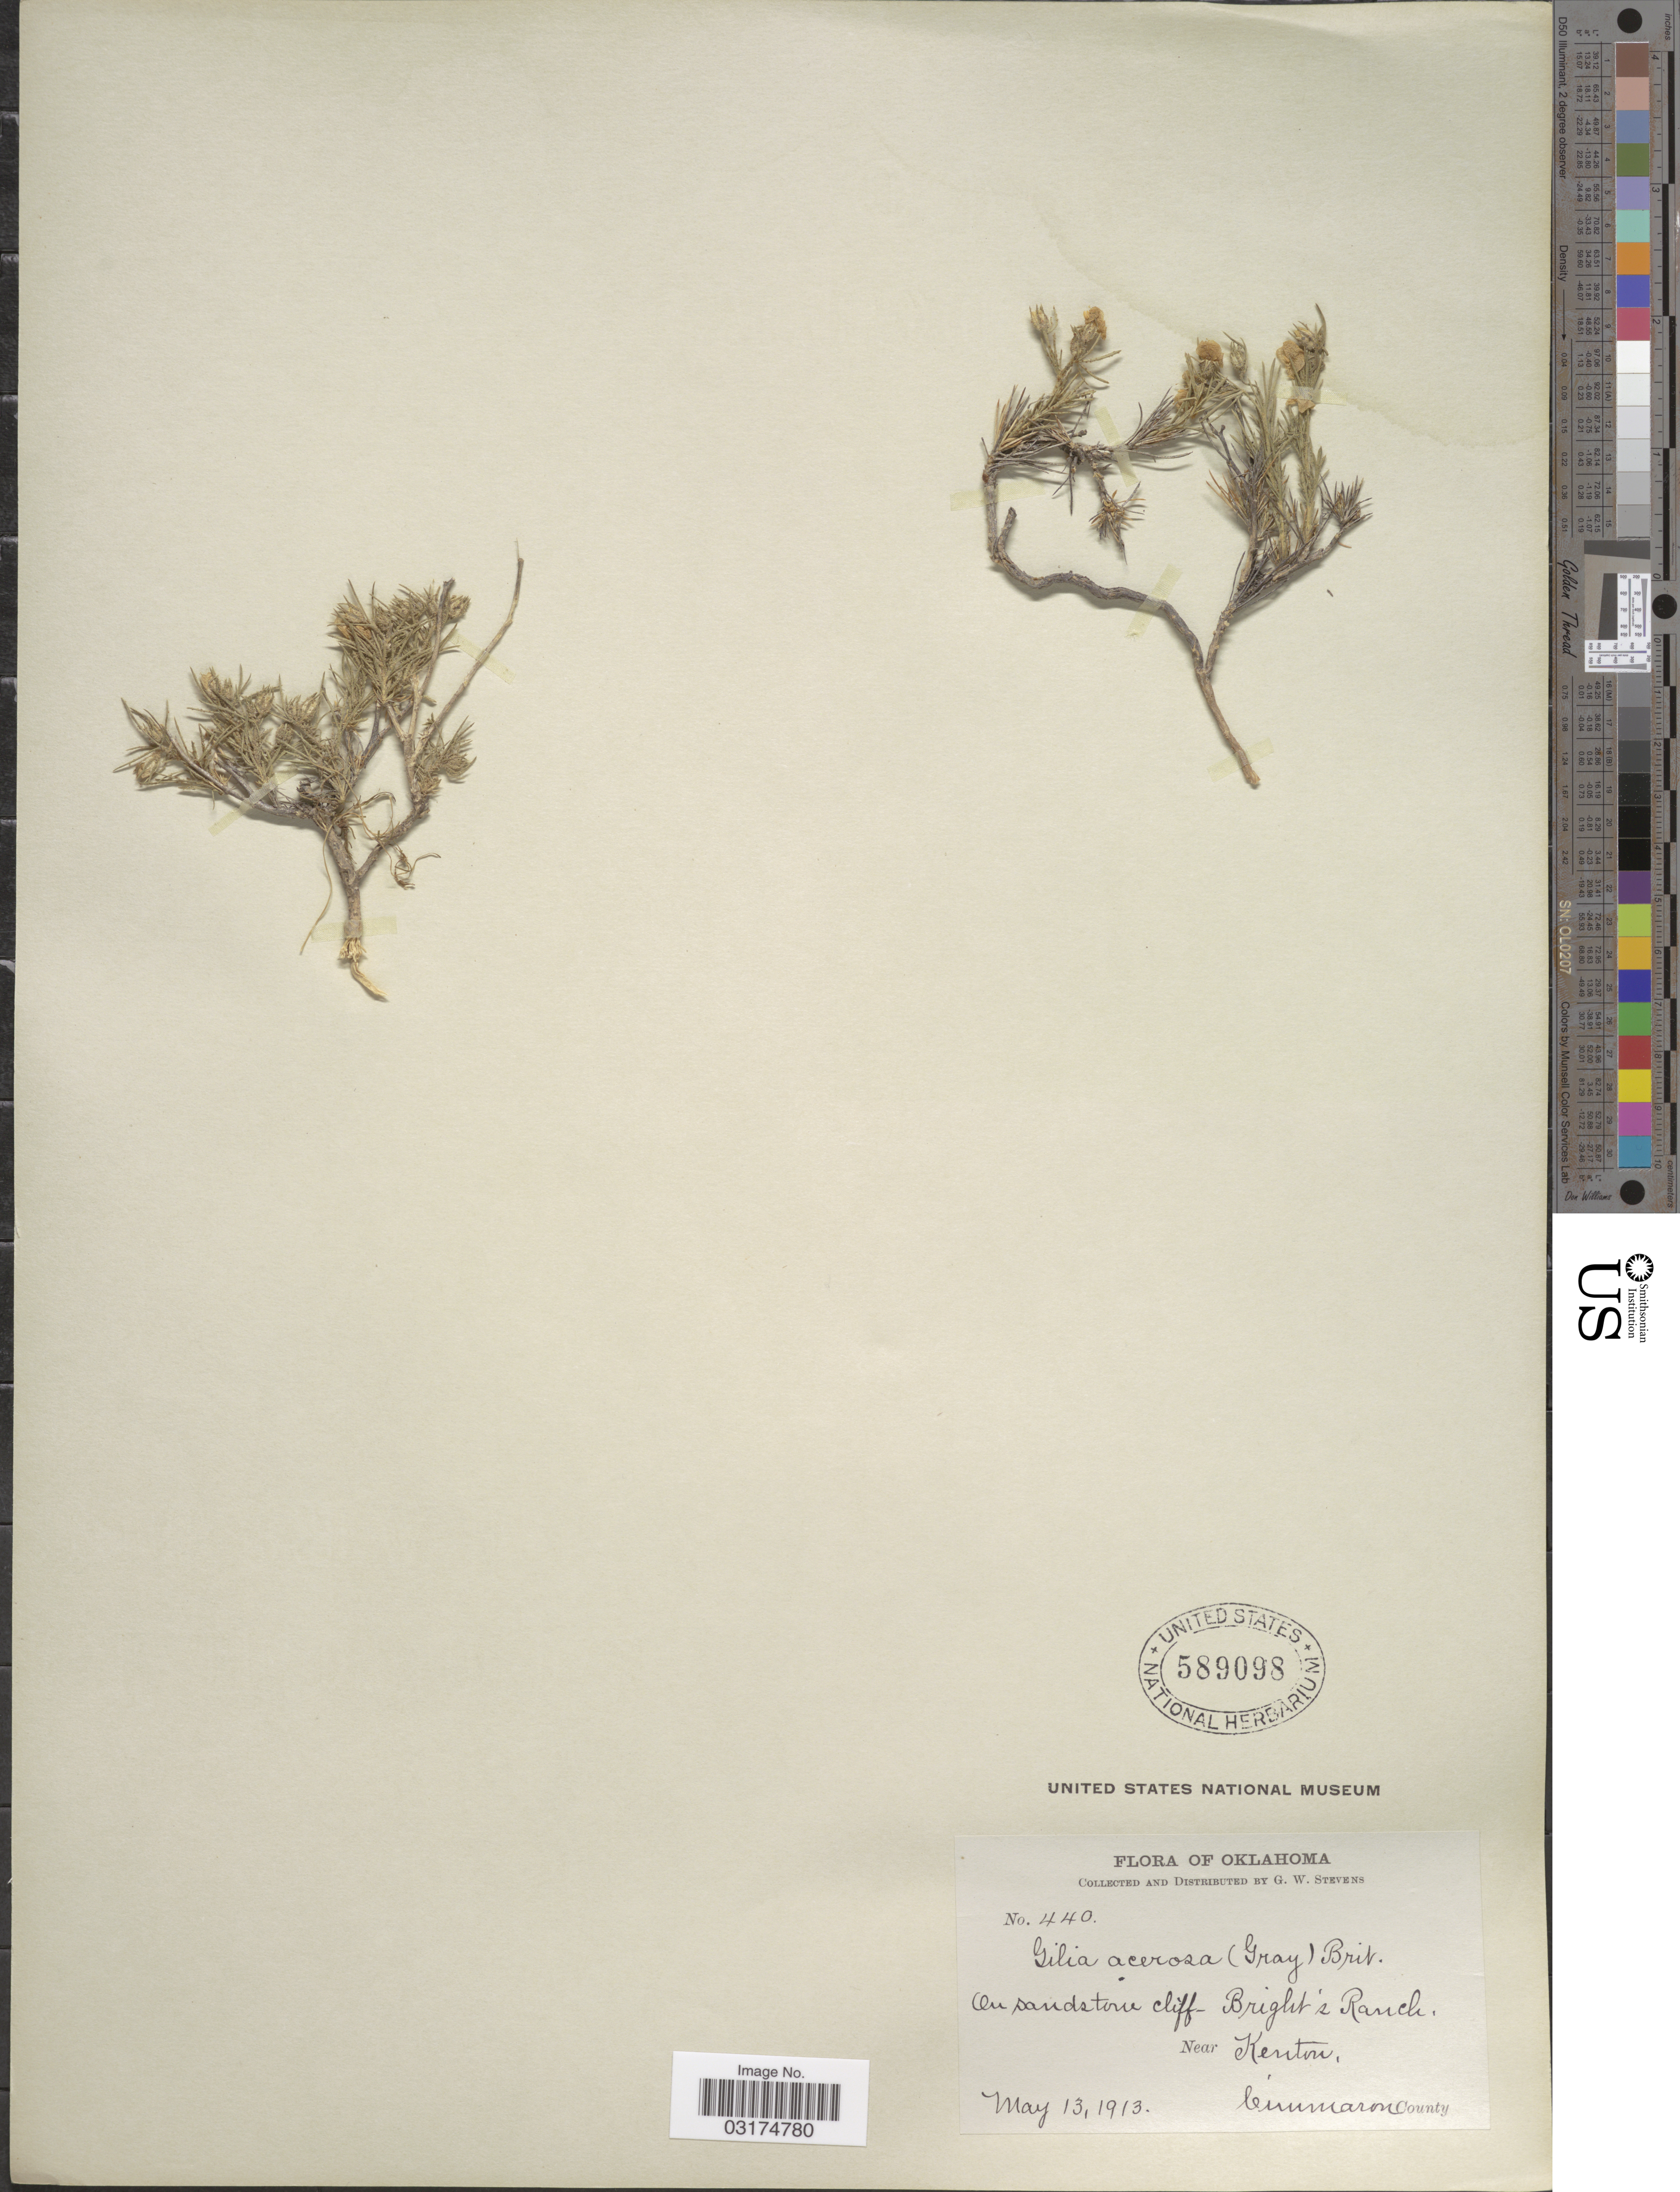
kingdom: Plantae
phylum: Tracheophyta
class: Magnoliopsida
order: Ericales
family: Polemoniaceae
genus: Giliastrum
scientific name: Giliastrum acerosum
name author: (A. Gray) Rydb.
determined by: Strong, Mark T., (BOT), Smithsonian Institution - National Museum of Natural History (UNITED STATES)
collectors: G. W. Stevens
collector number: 440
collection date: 1913-05-13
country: United States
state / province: Oklahoma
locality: On sandstone cliff. Bright's Ranch. Near Kenton, Cimmaron County.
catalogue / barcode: US 589098